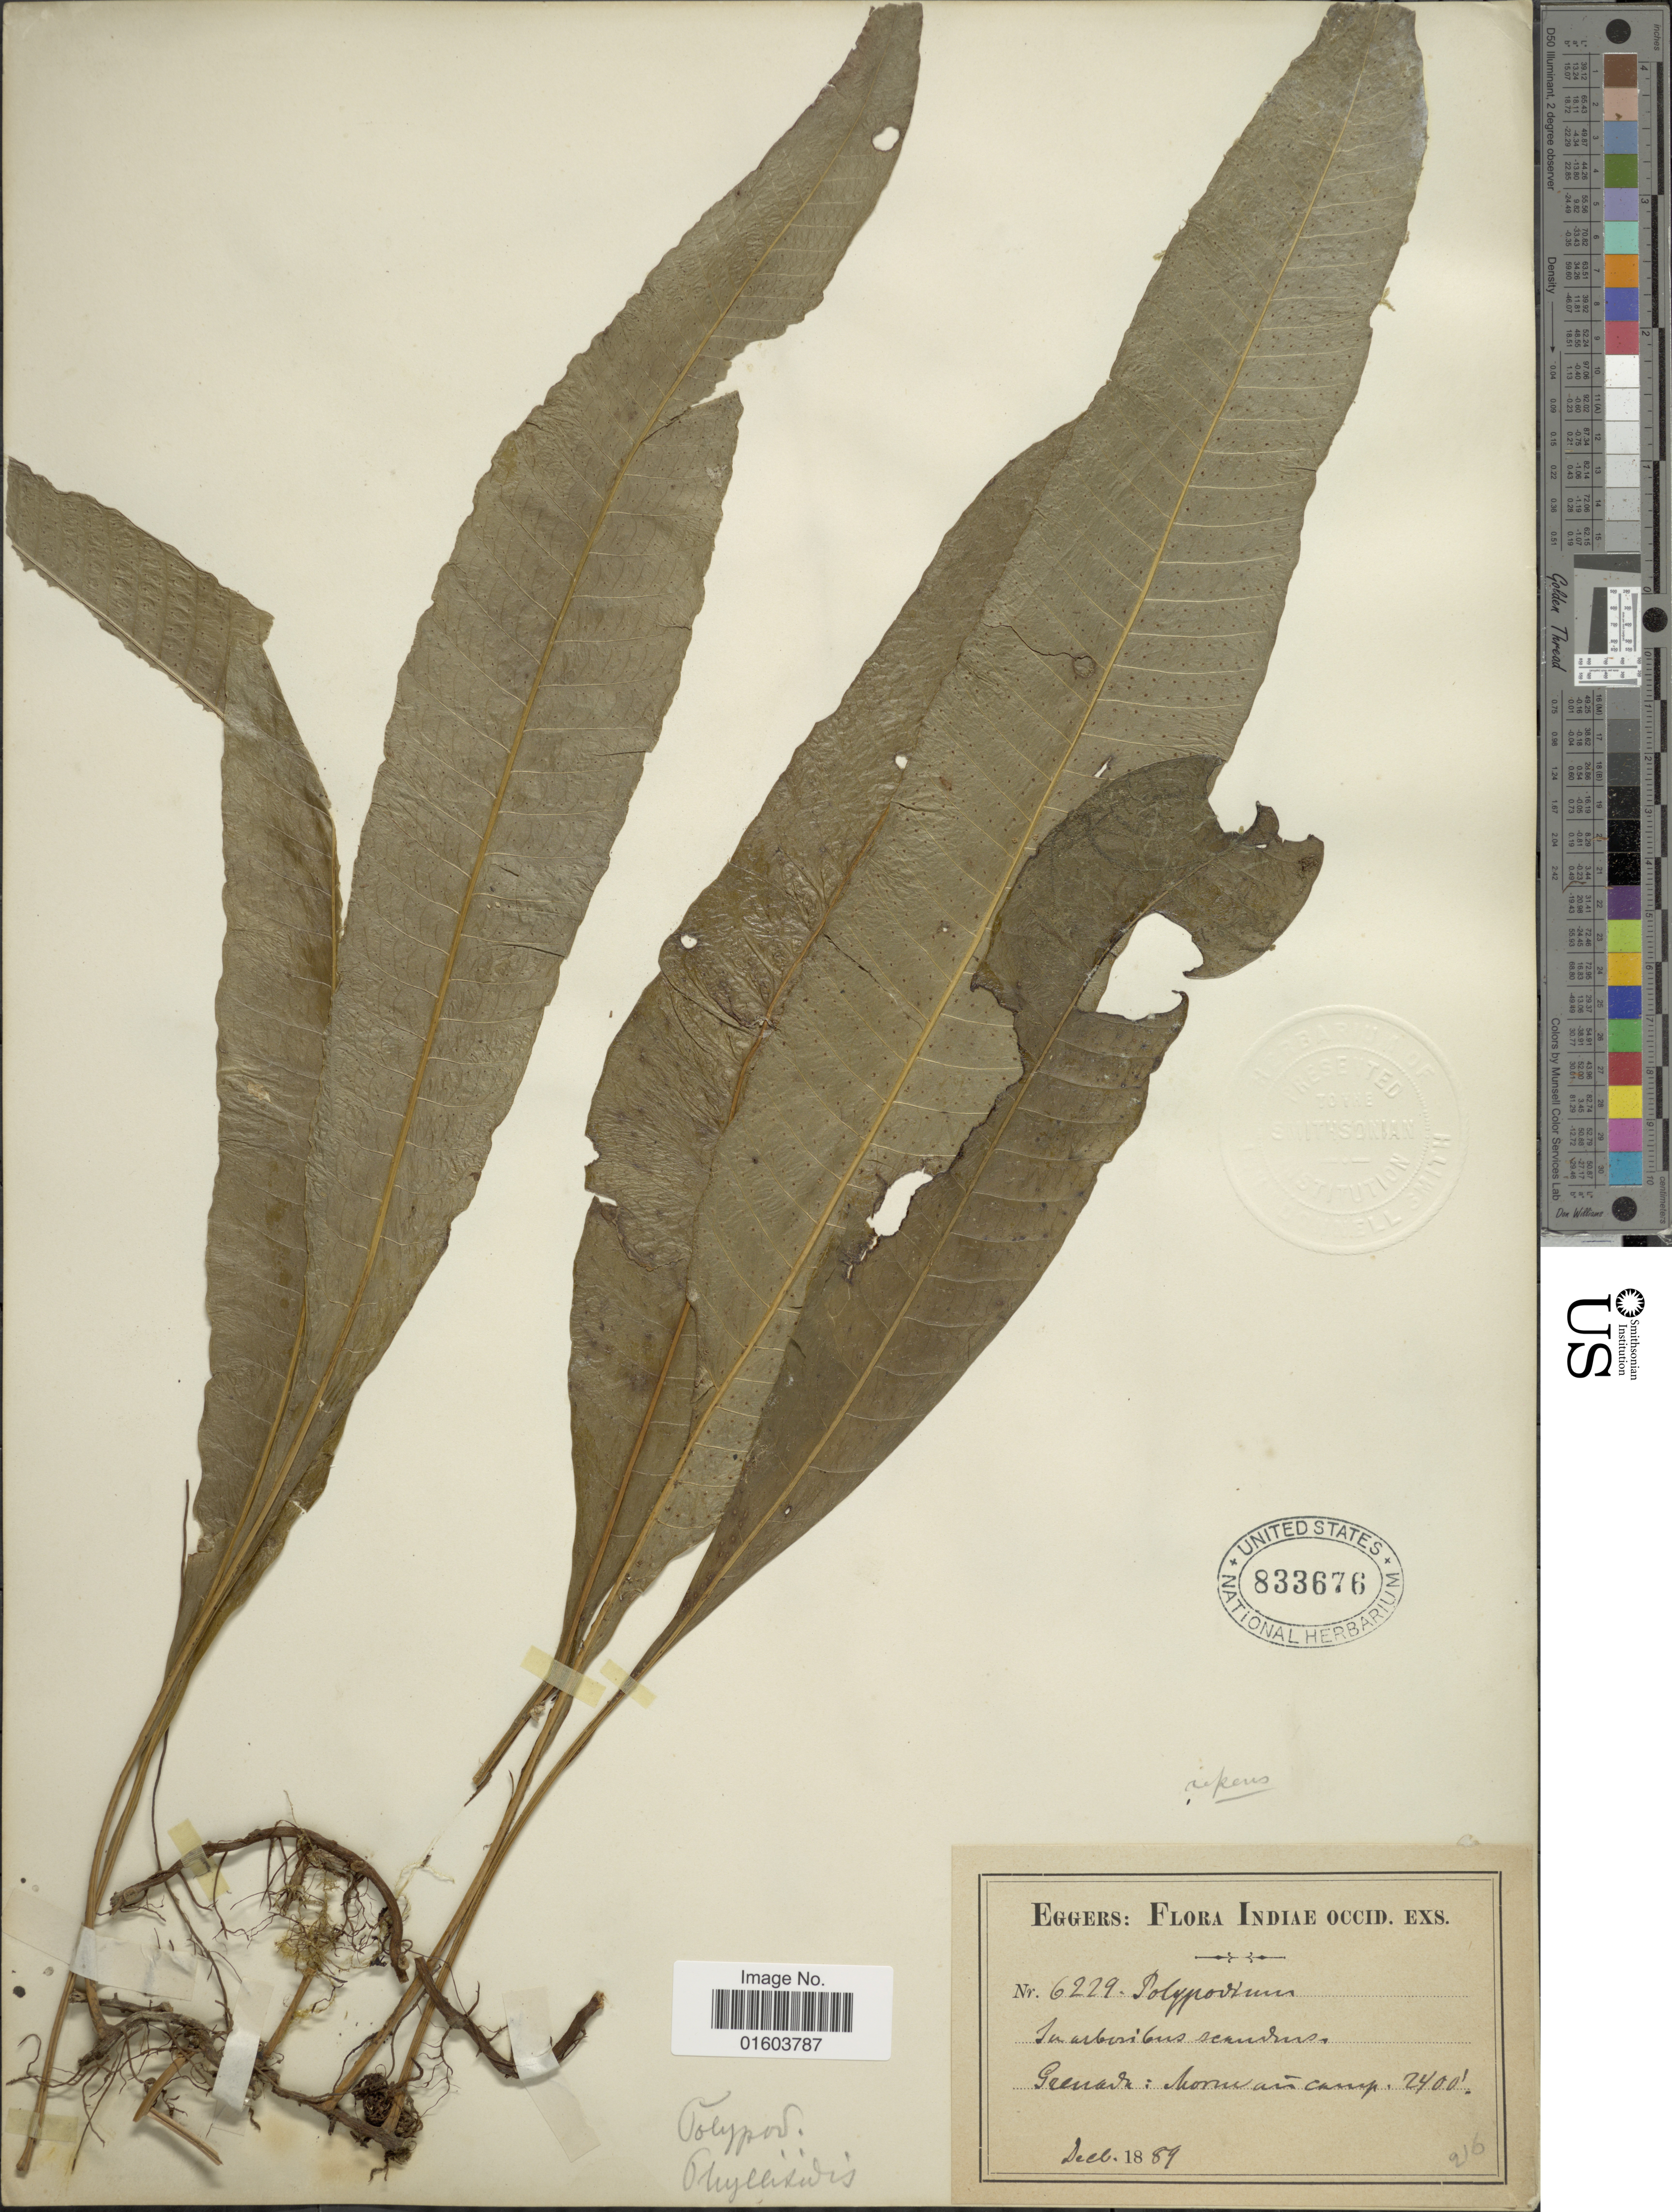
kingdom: Plantae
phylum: Tracheophyta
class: Polypodiopsida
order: Polypodiales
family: Polypodiaceae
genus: Campyloneurum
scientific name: Campyloneurum repens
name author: (Aubl.) C. Presl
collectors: -. Eggers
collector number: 6229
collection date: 1889-12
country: Grenada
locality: Indiae occid. Grenada: Morne au campe.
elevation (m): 732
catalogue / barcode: US 833676